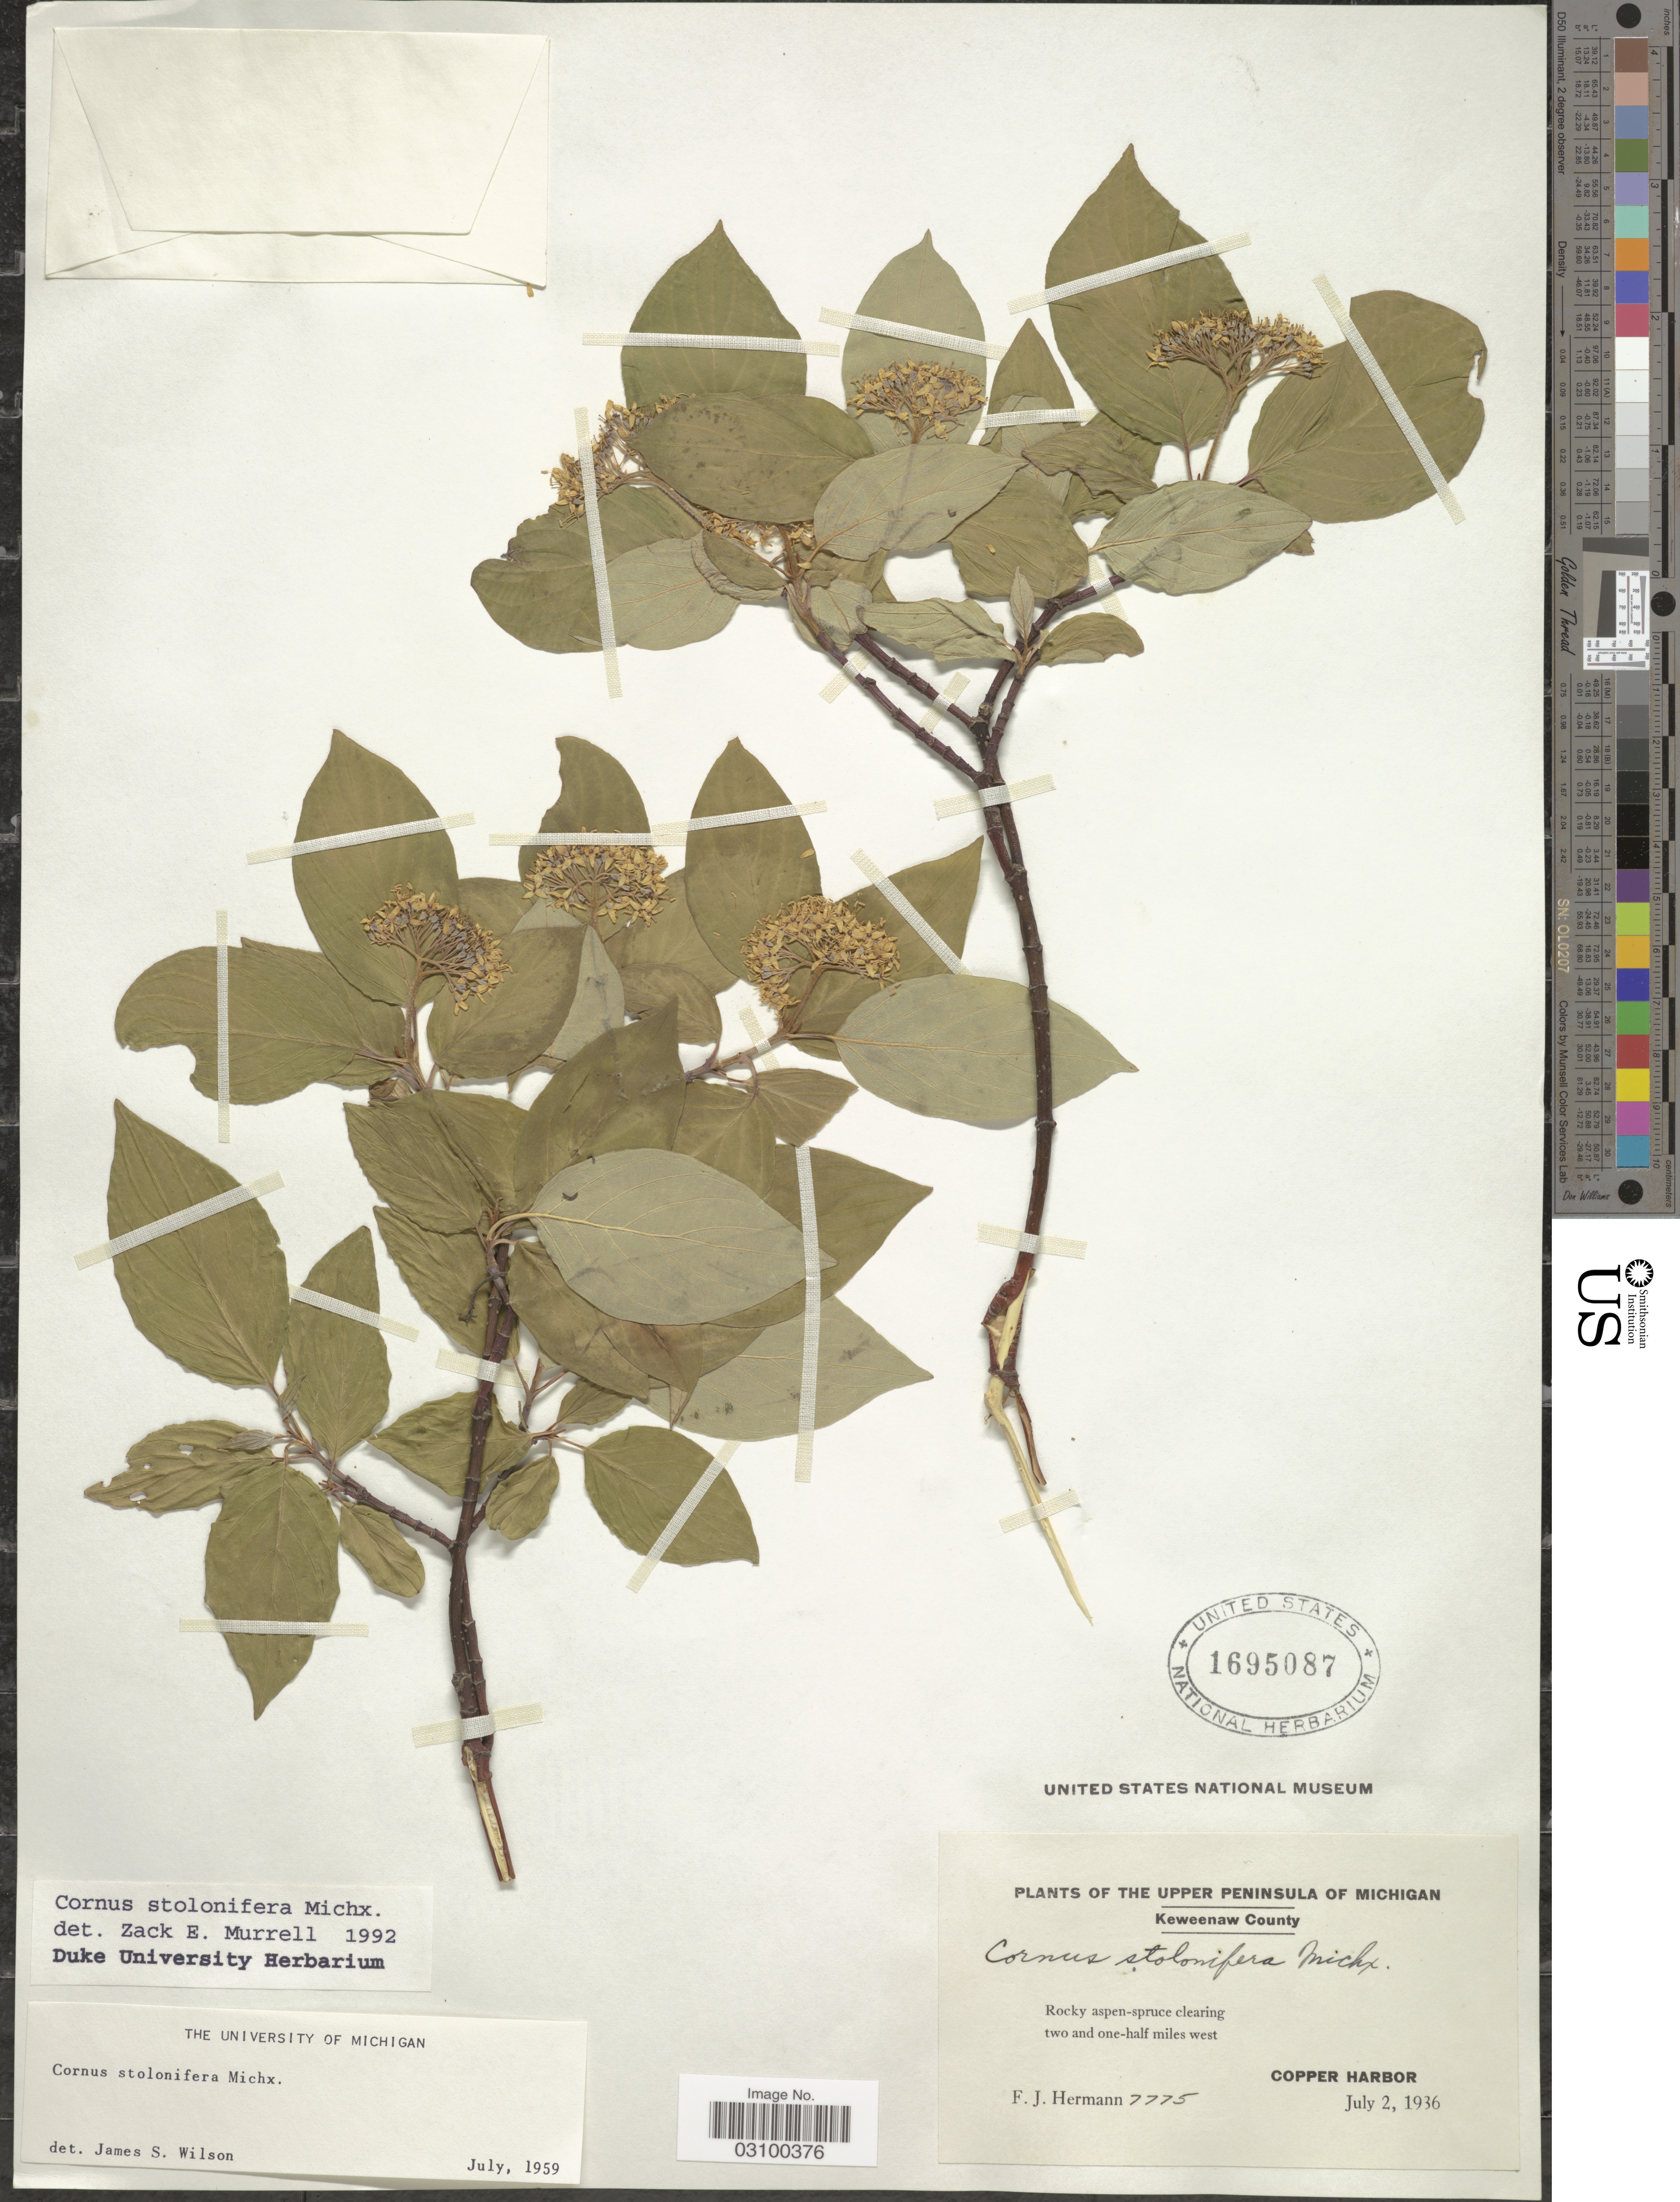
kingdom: Plantae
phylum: Tracheophyta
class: Magnoliopsida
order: Cornales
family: Cornaceae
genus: Cornus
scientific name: Cornus sericea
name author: L.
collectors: F. J. Hermann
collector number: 7775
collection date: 1936-07-02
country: United States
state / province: Michigan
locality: The Upper Peninsula of Michigan. Keweenaw County. Two and one-half miles west Copper Harbor.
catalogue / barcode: US 1695087